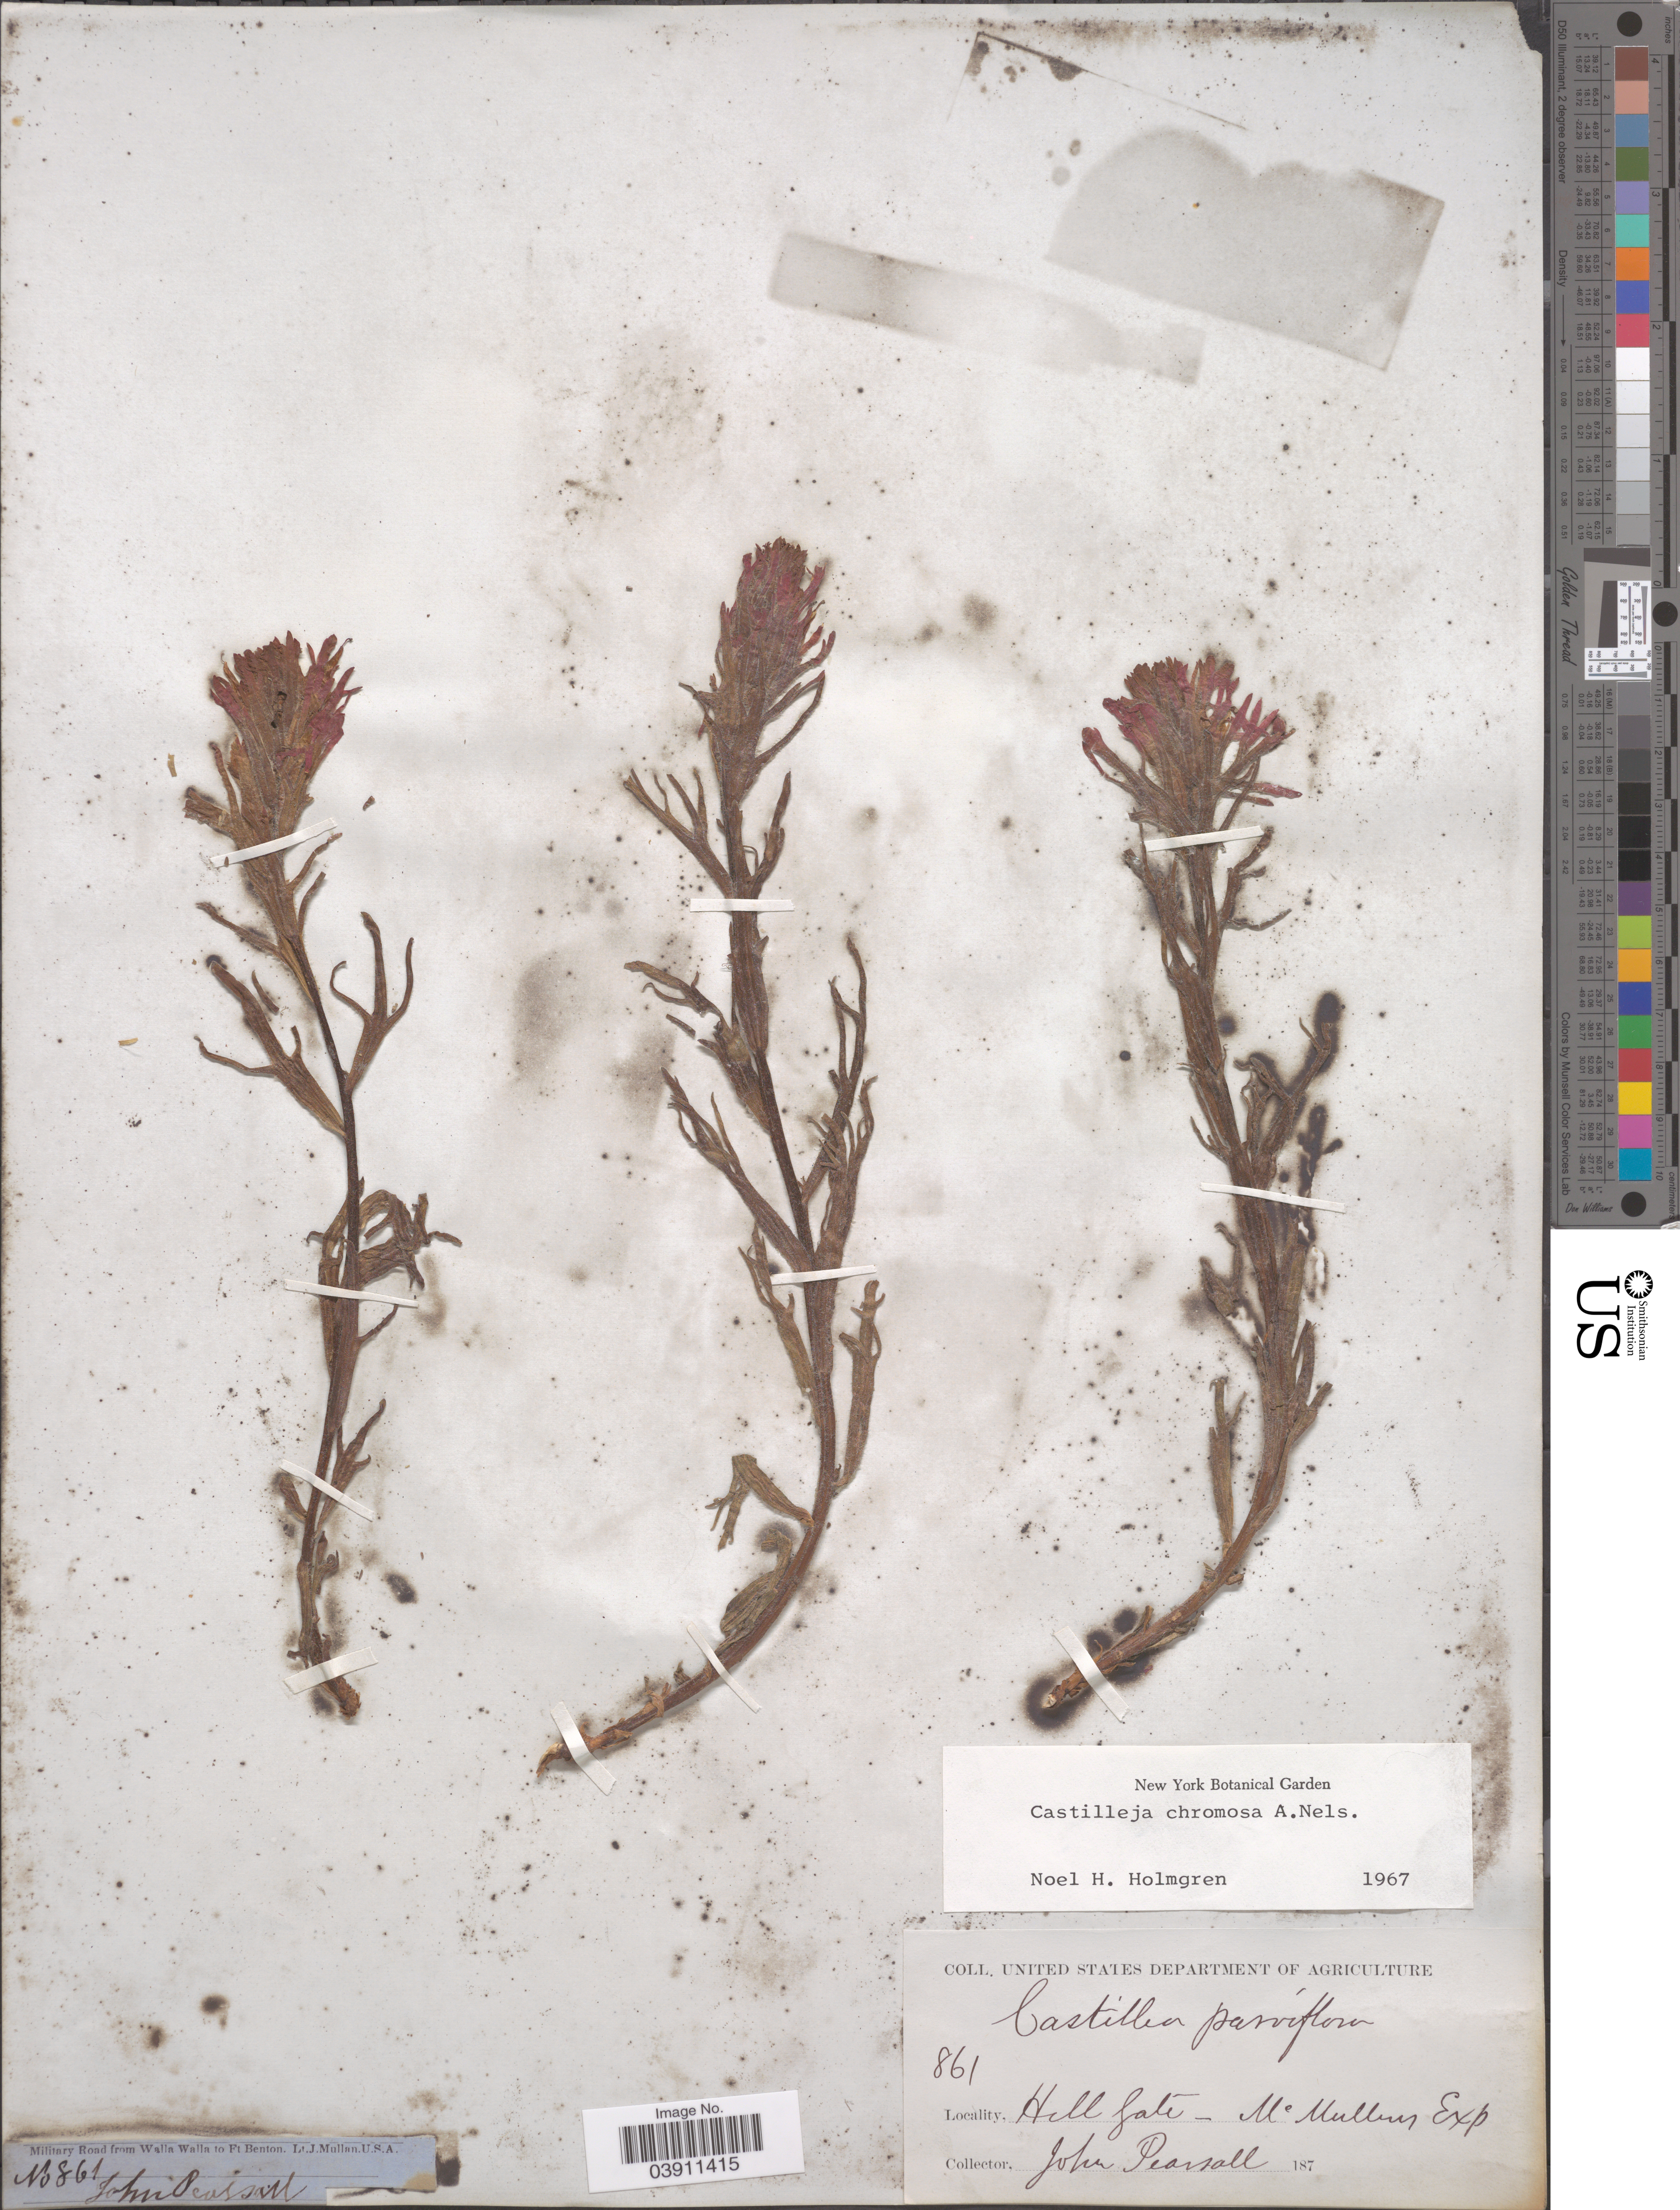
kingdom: Plantae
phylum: Tracheophyta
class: Magnoliopsida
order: Lamiales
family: Orobanchaceae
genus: Castilleja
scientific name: Castilleja chromosa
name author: A. Nelson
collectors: J. Pearsall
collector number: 861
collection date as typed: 187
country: United States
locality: Military Road from Walla Walla to Ft. Benton. Hill Gate.